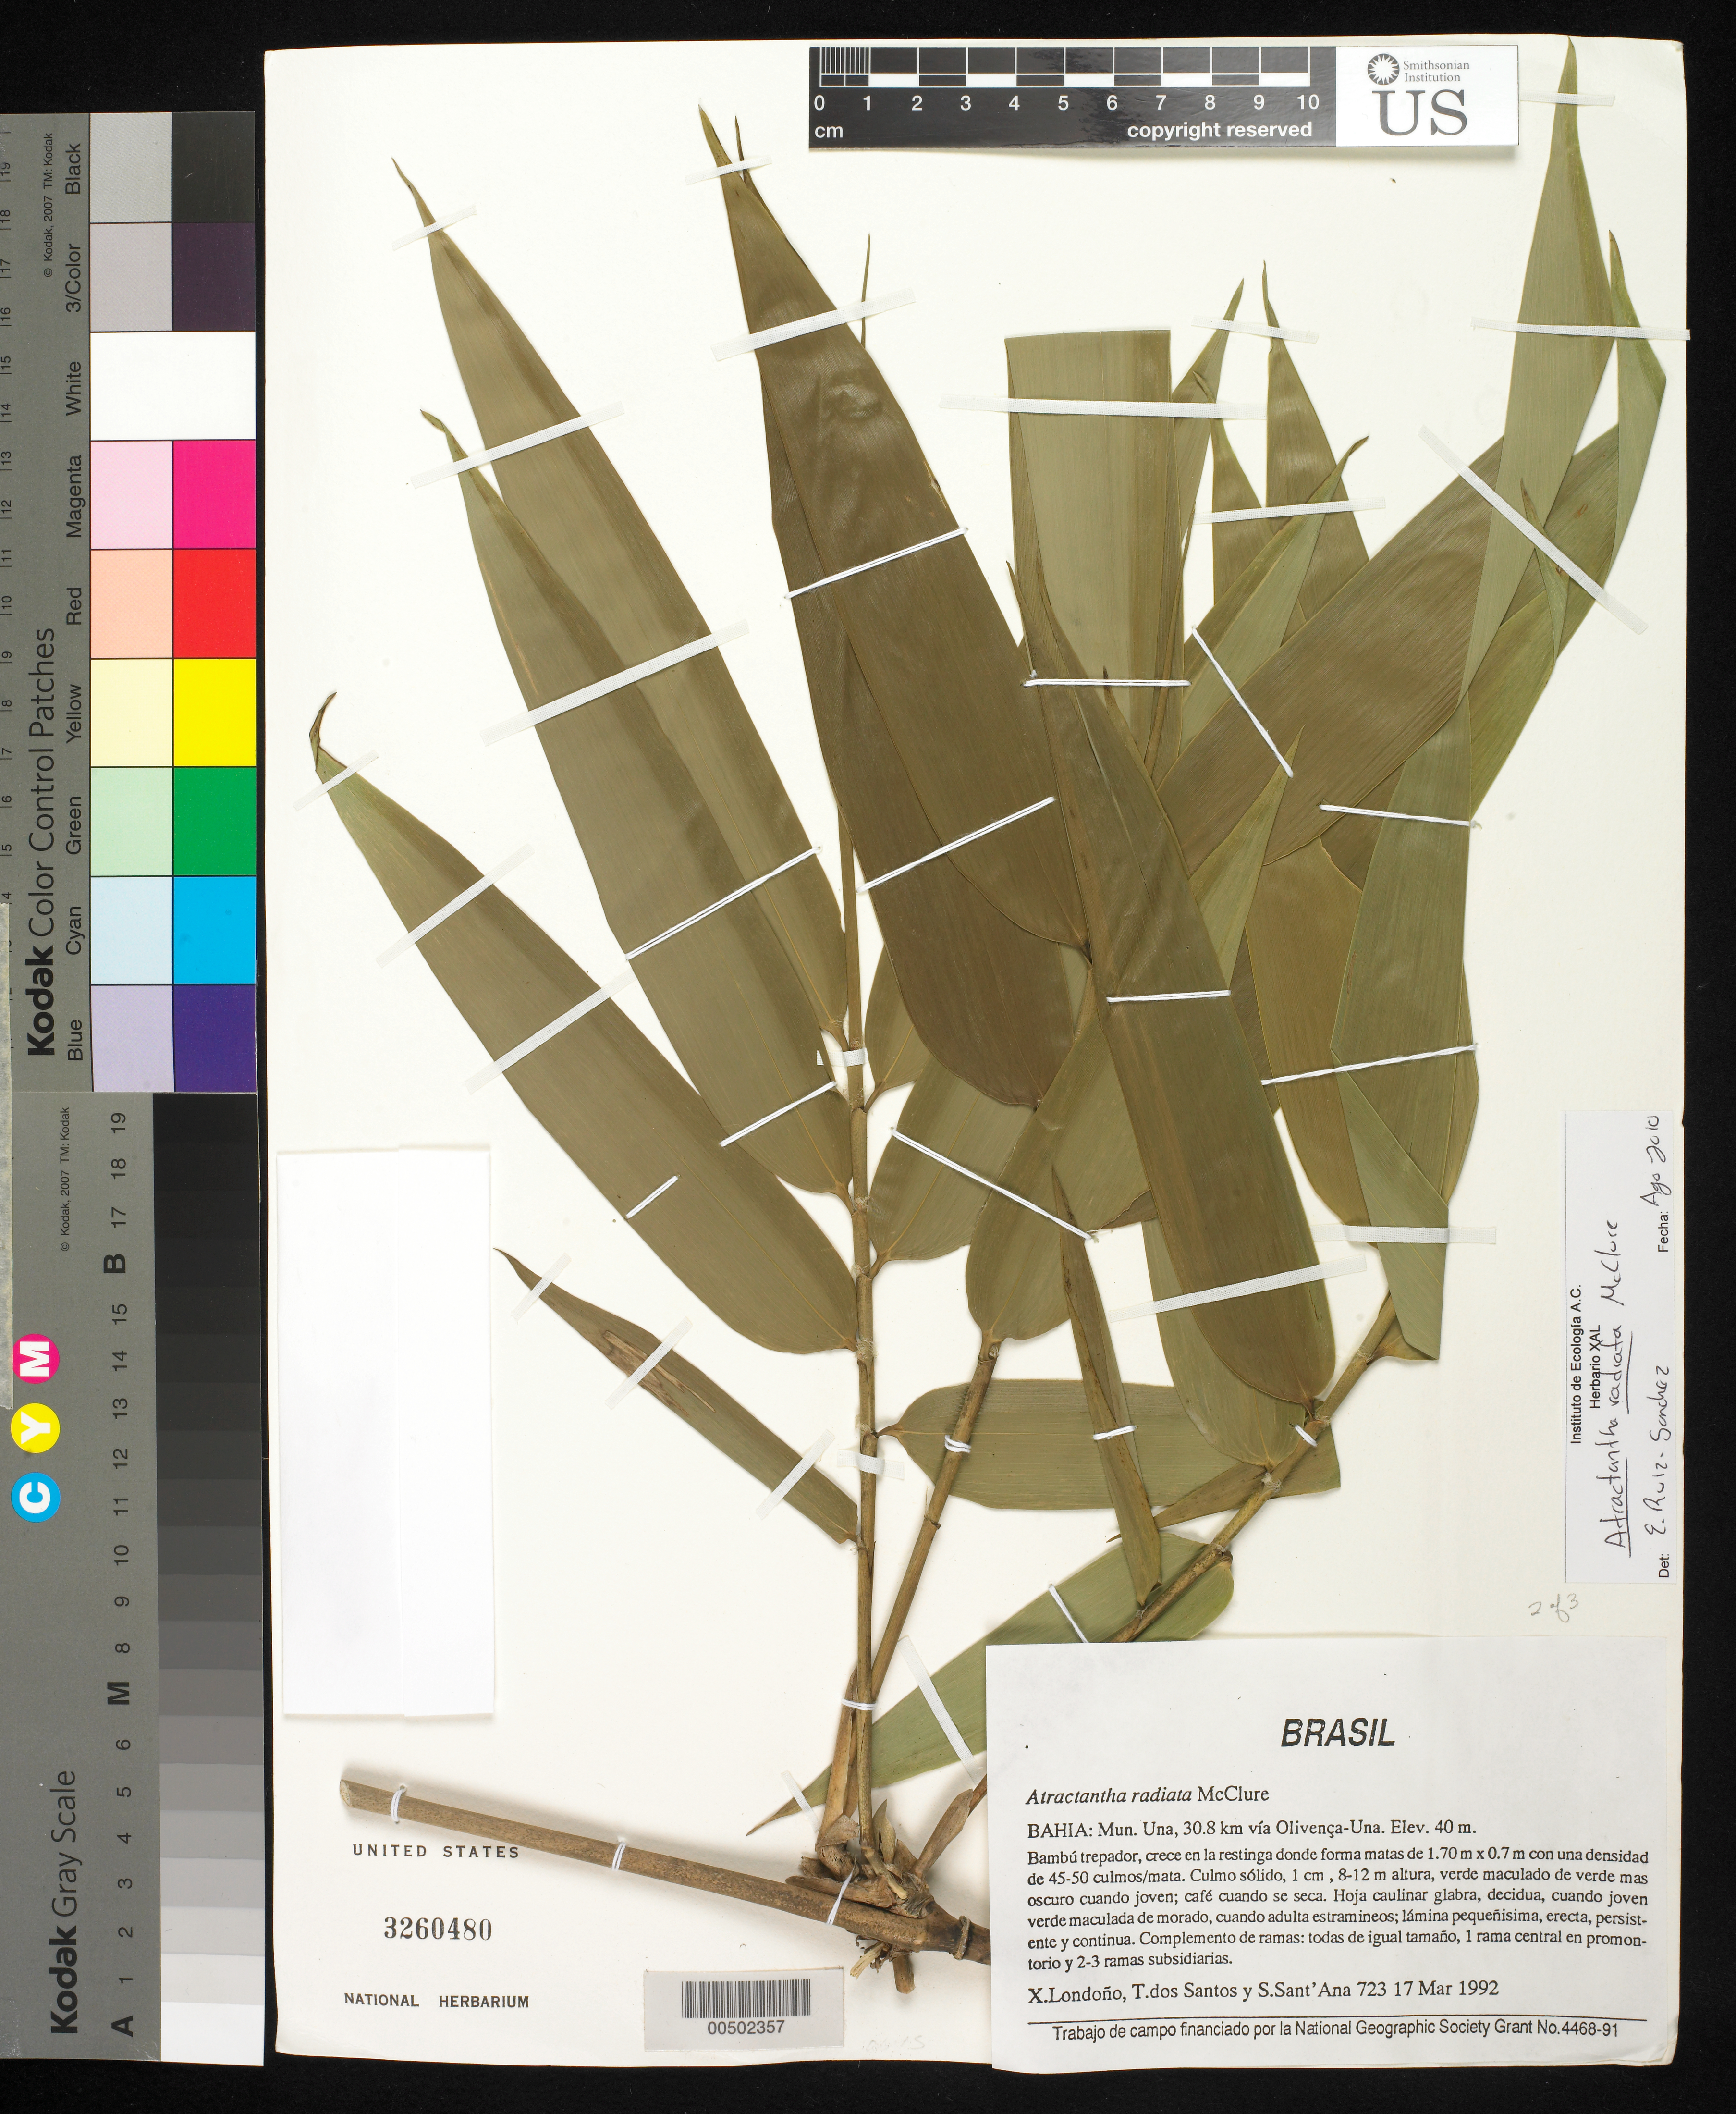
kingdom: Plantae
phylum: Tracheophyta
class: Liliopsida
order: Poales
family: Poaceae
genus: Atractantha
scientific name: Atractantha radiata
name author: McClure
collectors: X. Londoño, T. S. Santos & S. C. Sant' Ana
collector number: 723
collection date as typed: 17 Mar 1992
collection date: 1992-03-17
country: Brazil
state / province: Bahia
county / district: Una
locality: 30.8 km via olivenca - una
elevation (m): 40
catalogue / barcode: US 3260480